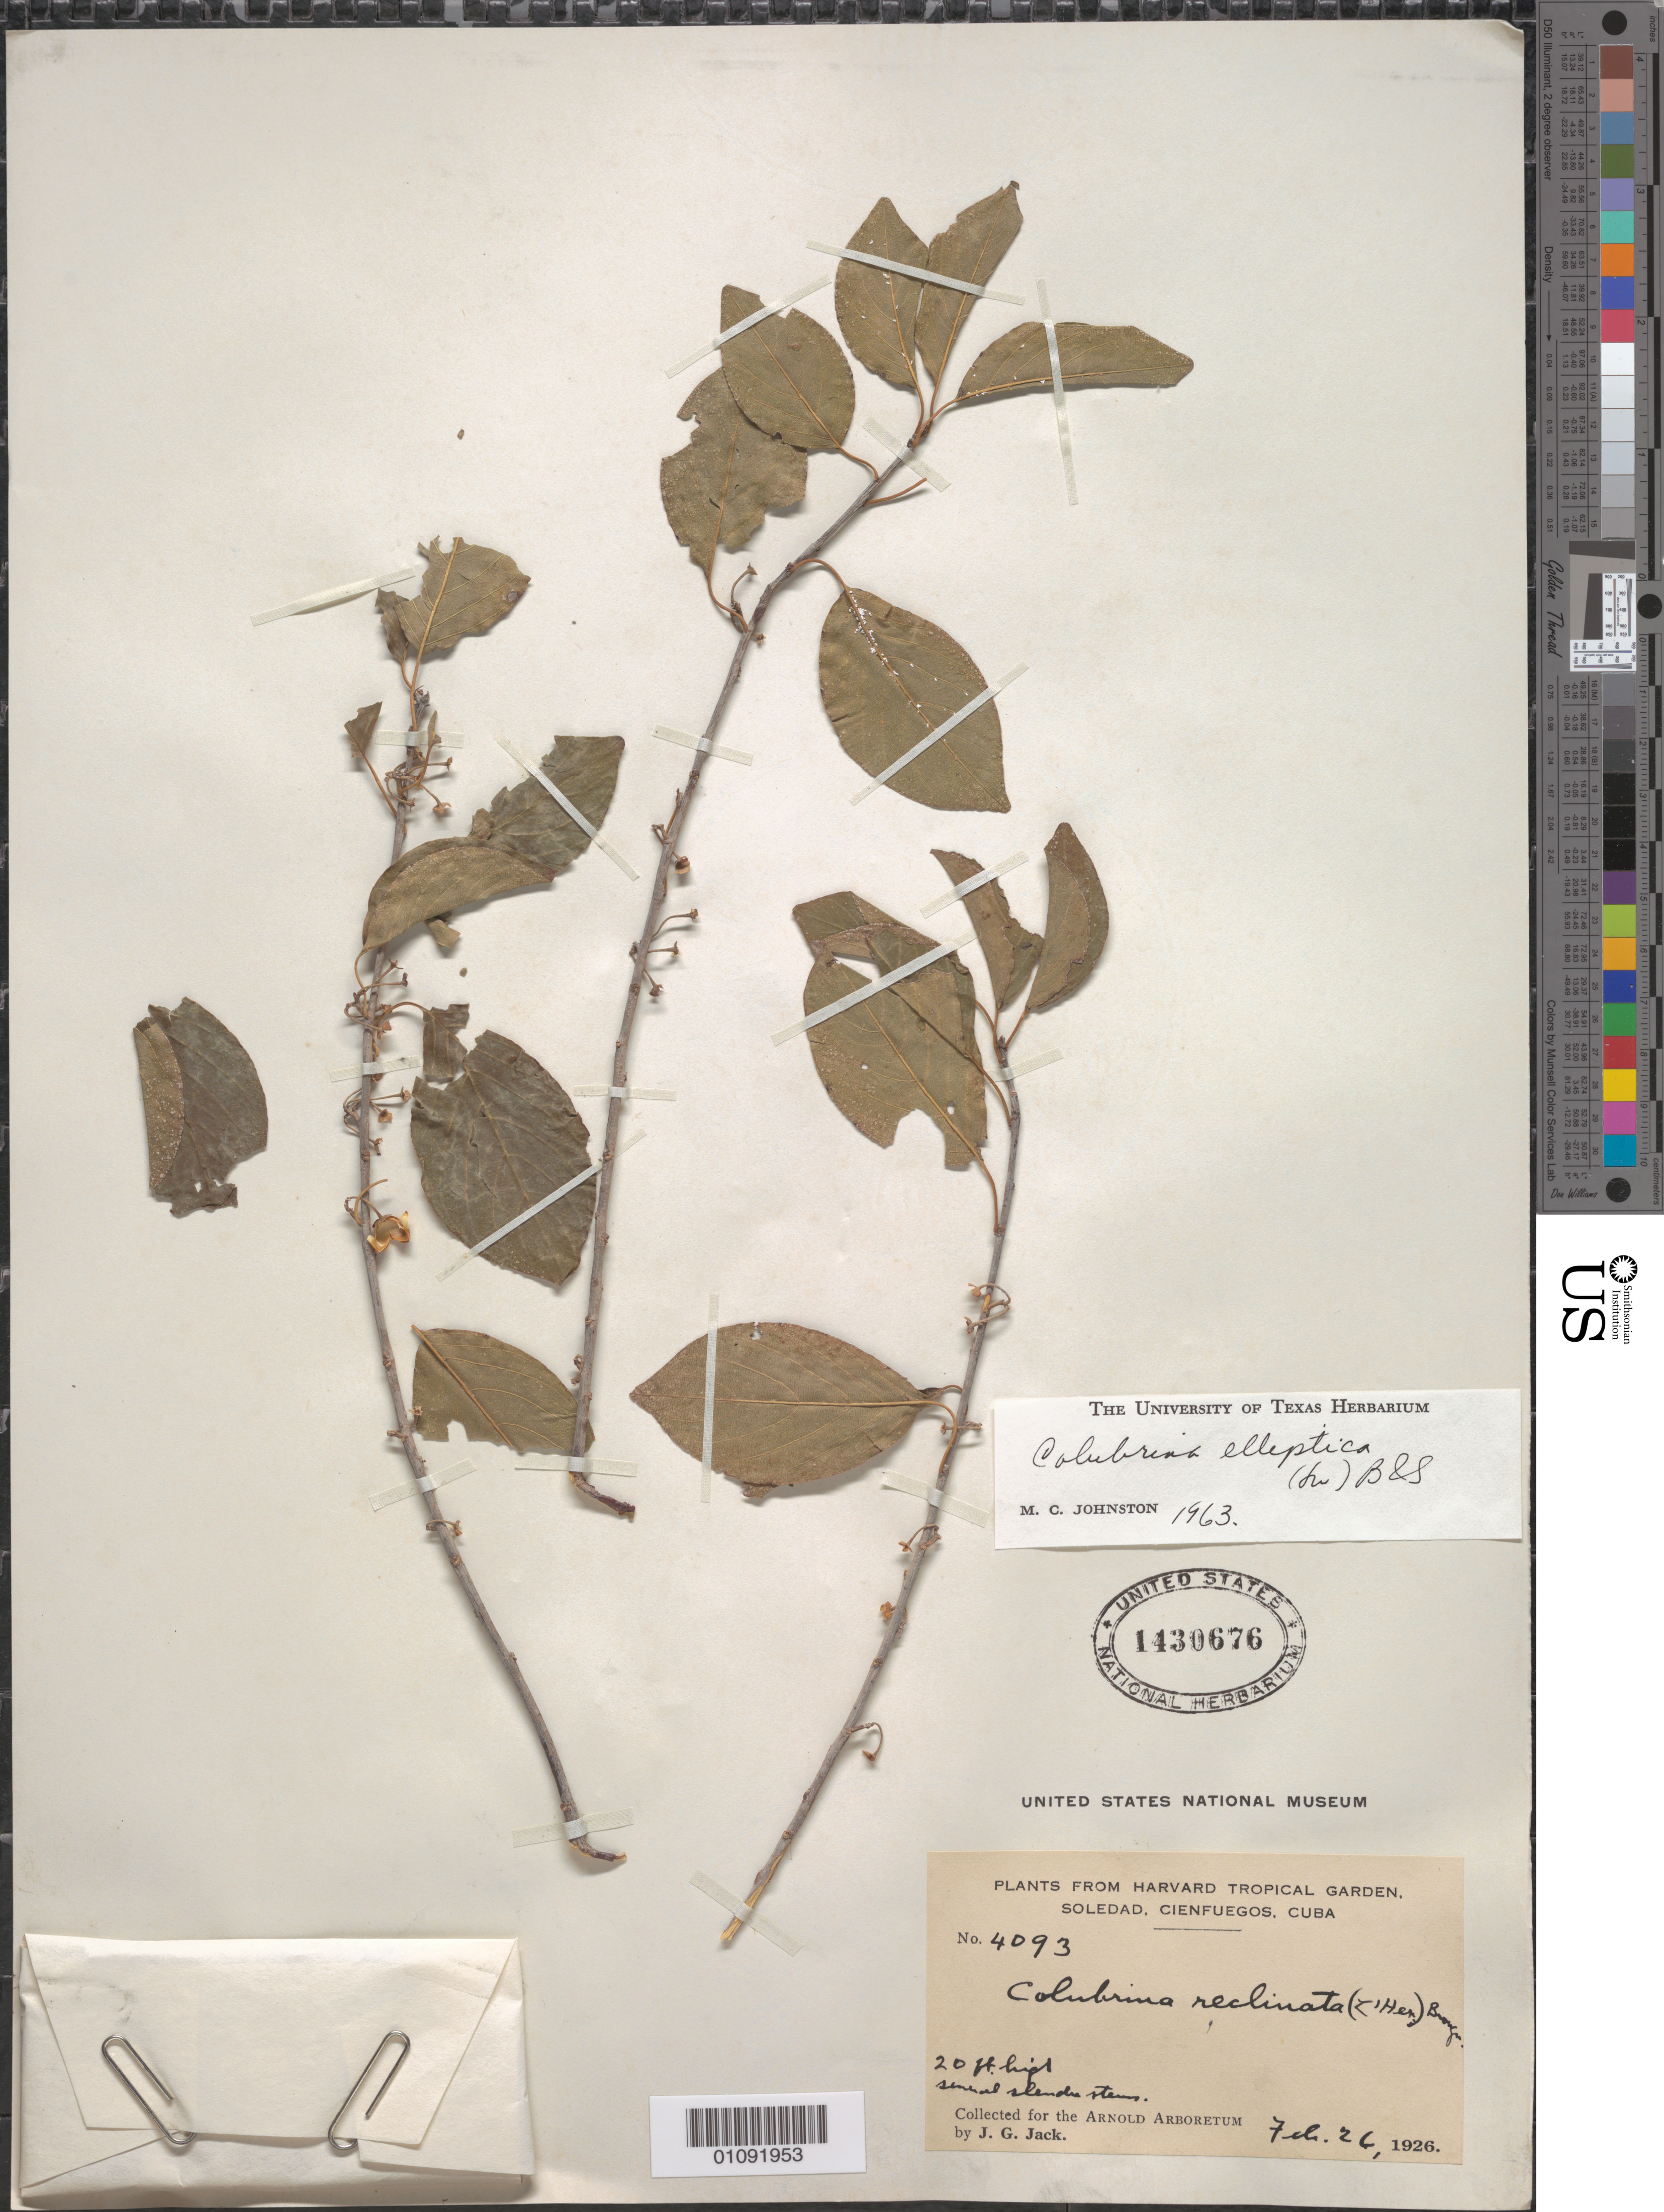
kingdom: Plantae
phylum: Tracheophyta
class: Magnoliopsida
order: Rosales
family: Rhamnaceae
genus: Colubrina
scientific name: Colubrina elliptica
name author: (Sw.) Brizicky & W.L. Stern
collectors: J. G. Jack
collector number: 4093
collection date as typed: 26 Feb 1926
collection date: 1926-02-26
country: Cuba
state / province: Cienfuegos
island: Cuba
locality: Plants from the Harvard Tropical Garden, Soledad, Ciefuegos, Cuba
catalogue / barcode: US 1430676